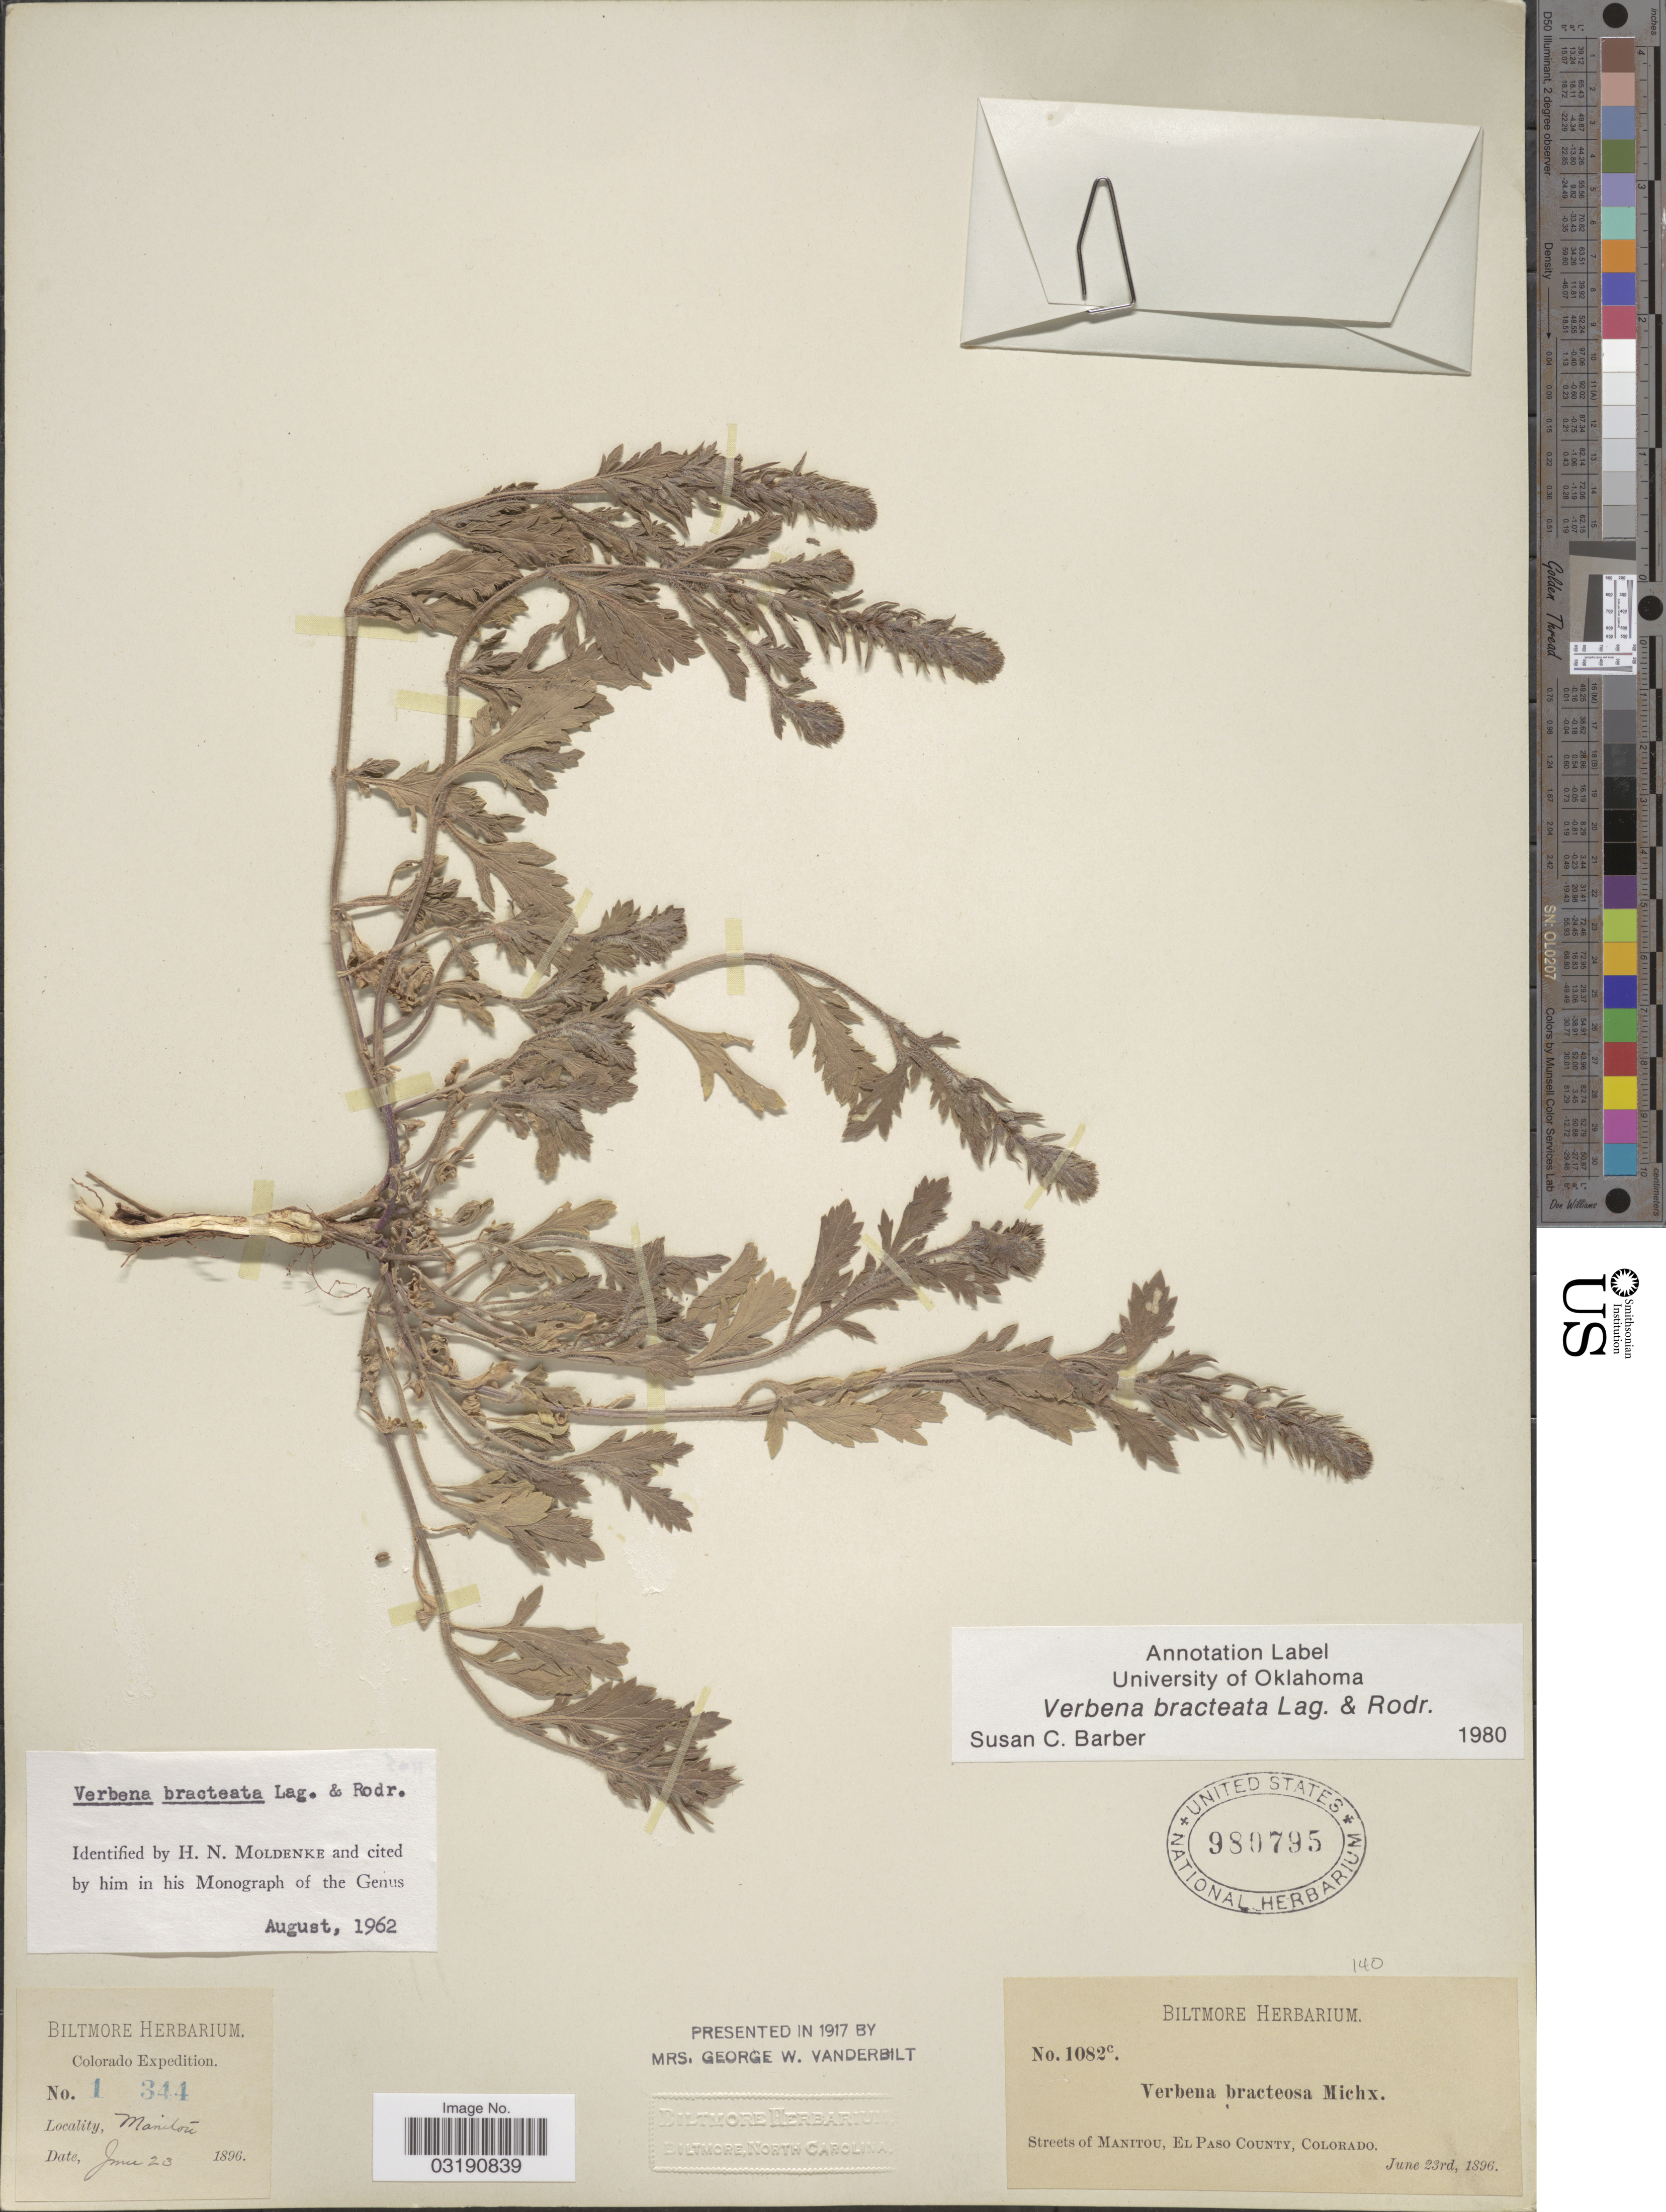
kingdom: Plantae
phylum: Tracheophyta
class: Magnoliopsida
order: Lamiales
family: Verbenaceae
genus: Verbena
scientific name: Verbena bracteata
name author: Cav. ex Lag. & Rodr.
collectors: ex herb. Biltmore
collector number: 1082c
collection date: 1896-06-23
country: United States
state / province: Colorado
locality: Streets of Manitou, El Paso County.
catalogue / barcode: US 980795